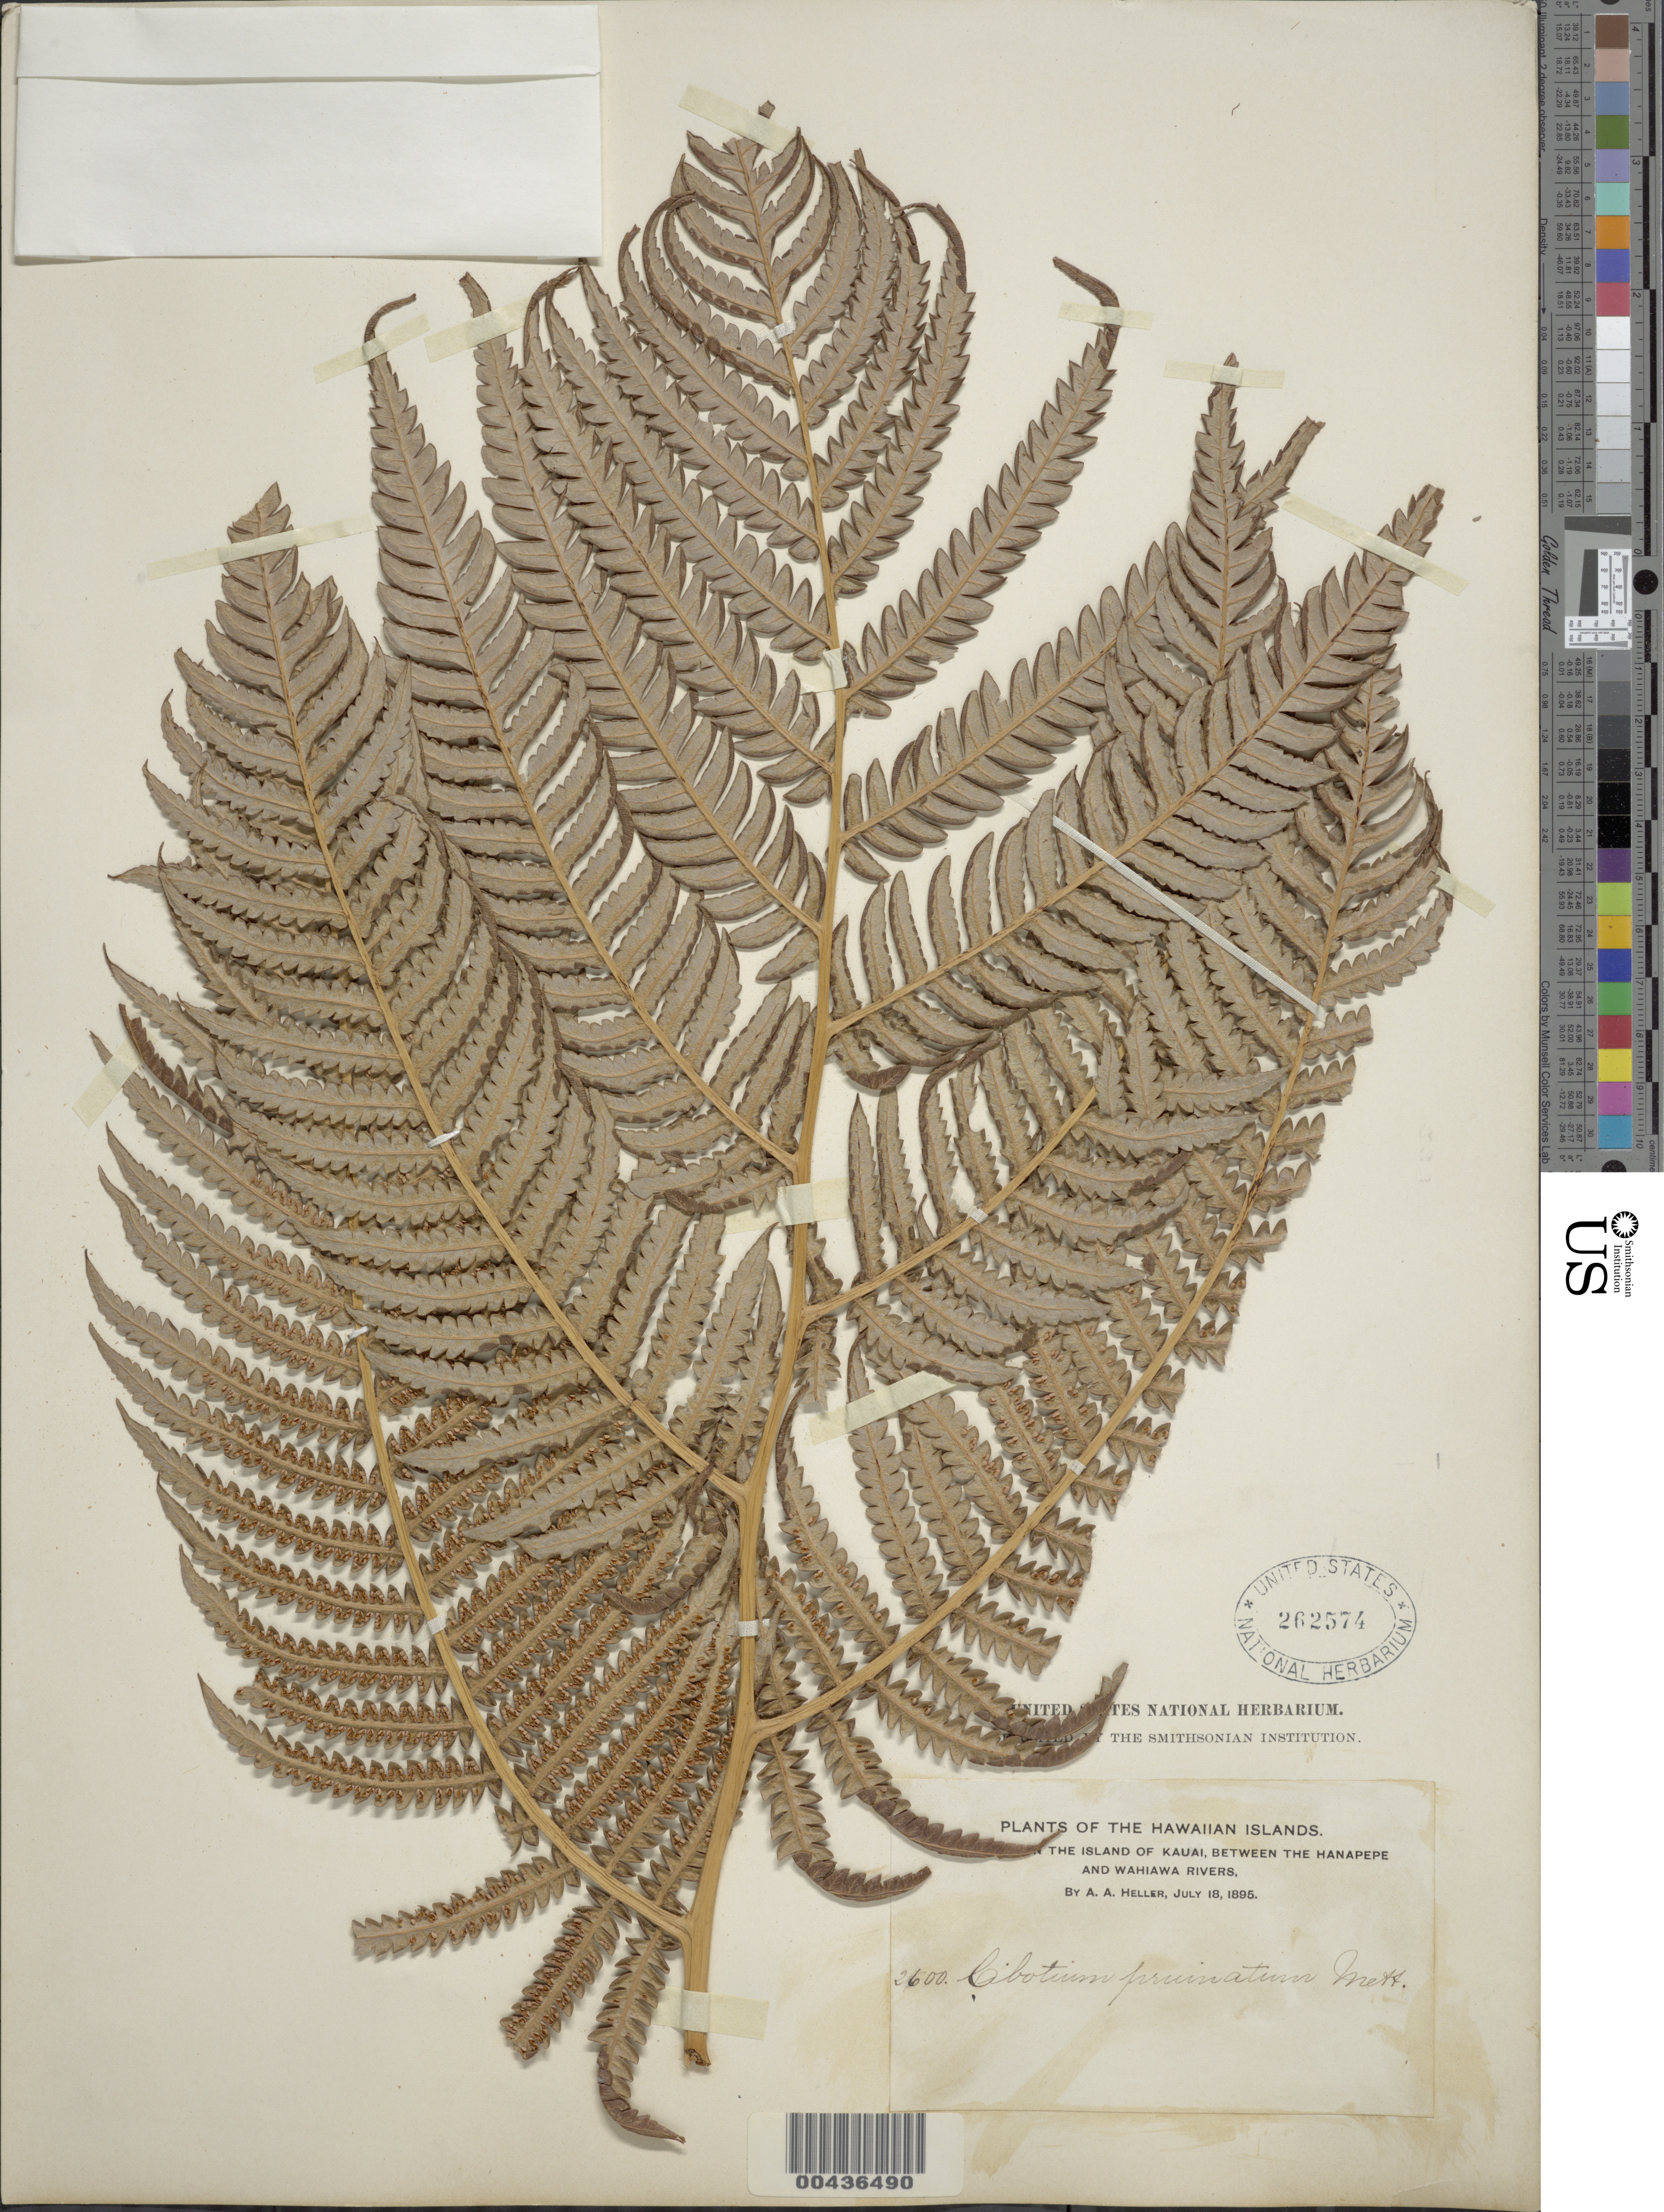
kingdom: Plantae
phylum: Tracheophyta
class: Polypodiopsida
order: Cyatheales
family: Cibotiaceae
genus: Cibotium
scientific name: Cibotium glaucum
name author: (Sm.) Hook. & Arn.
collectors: A. A. Heller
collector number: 2600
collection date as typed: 18 Jul 1895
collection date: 1895-07-18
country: United States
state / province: Hawaii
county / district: Kauai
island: Kaua'i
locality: Between the Hanapepe and Wahiawa Rivers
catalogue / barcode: US 262574